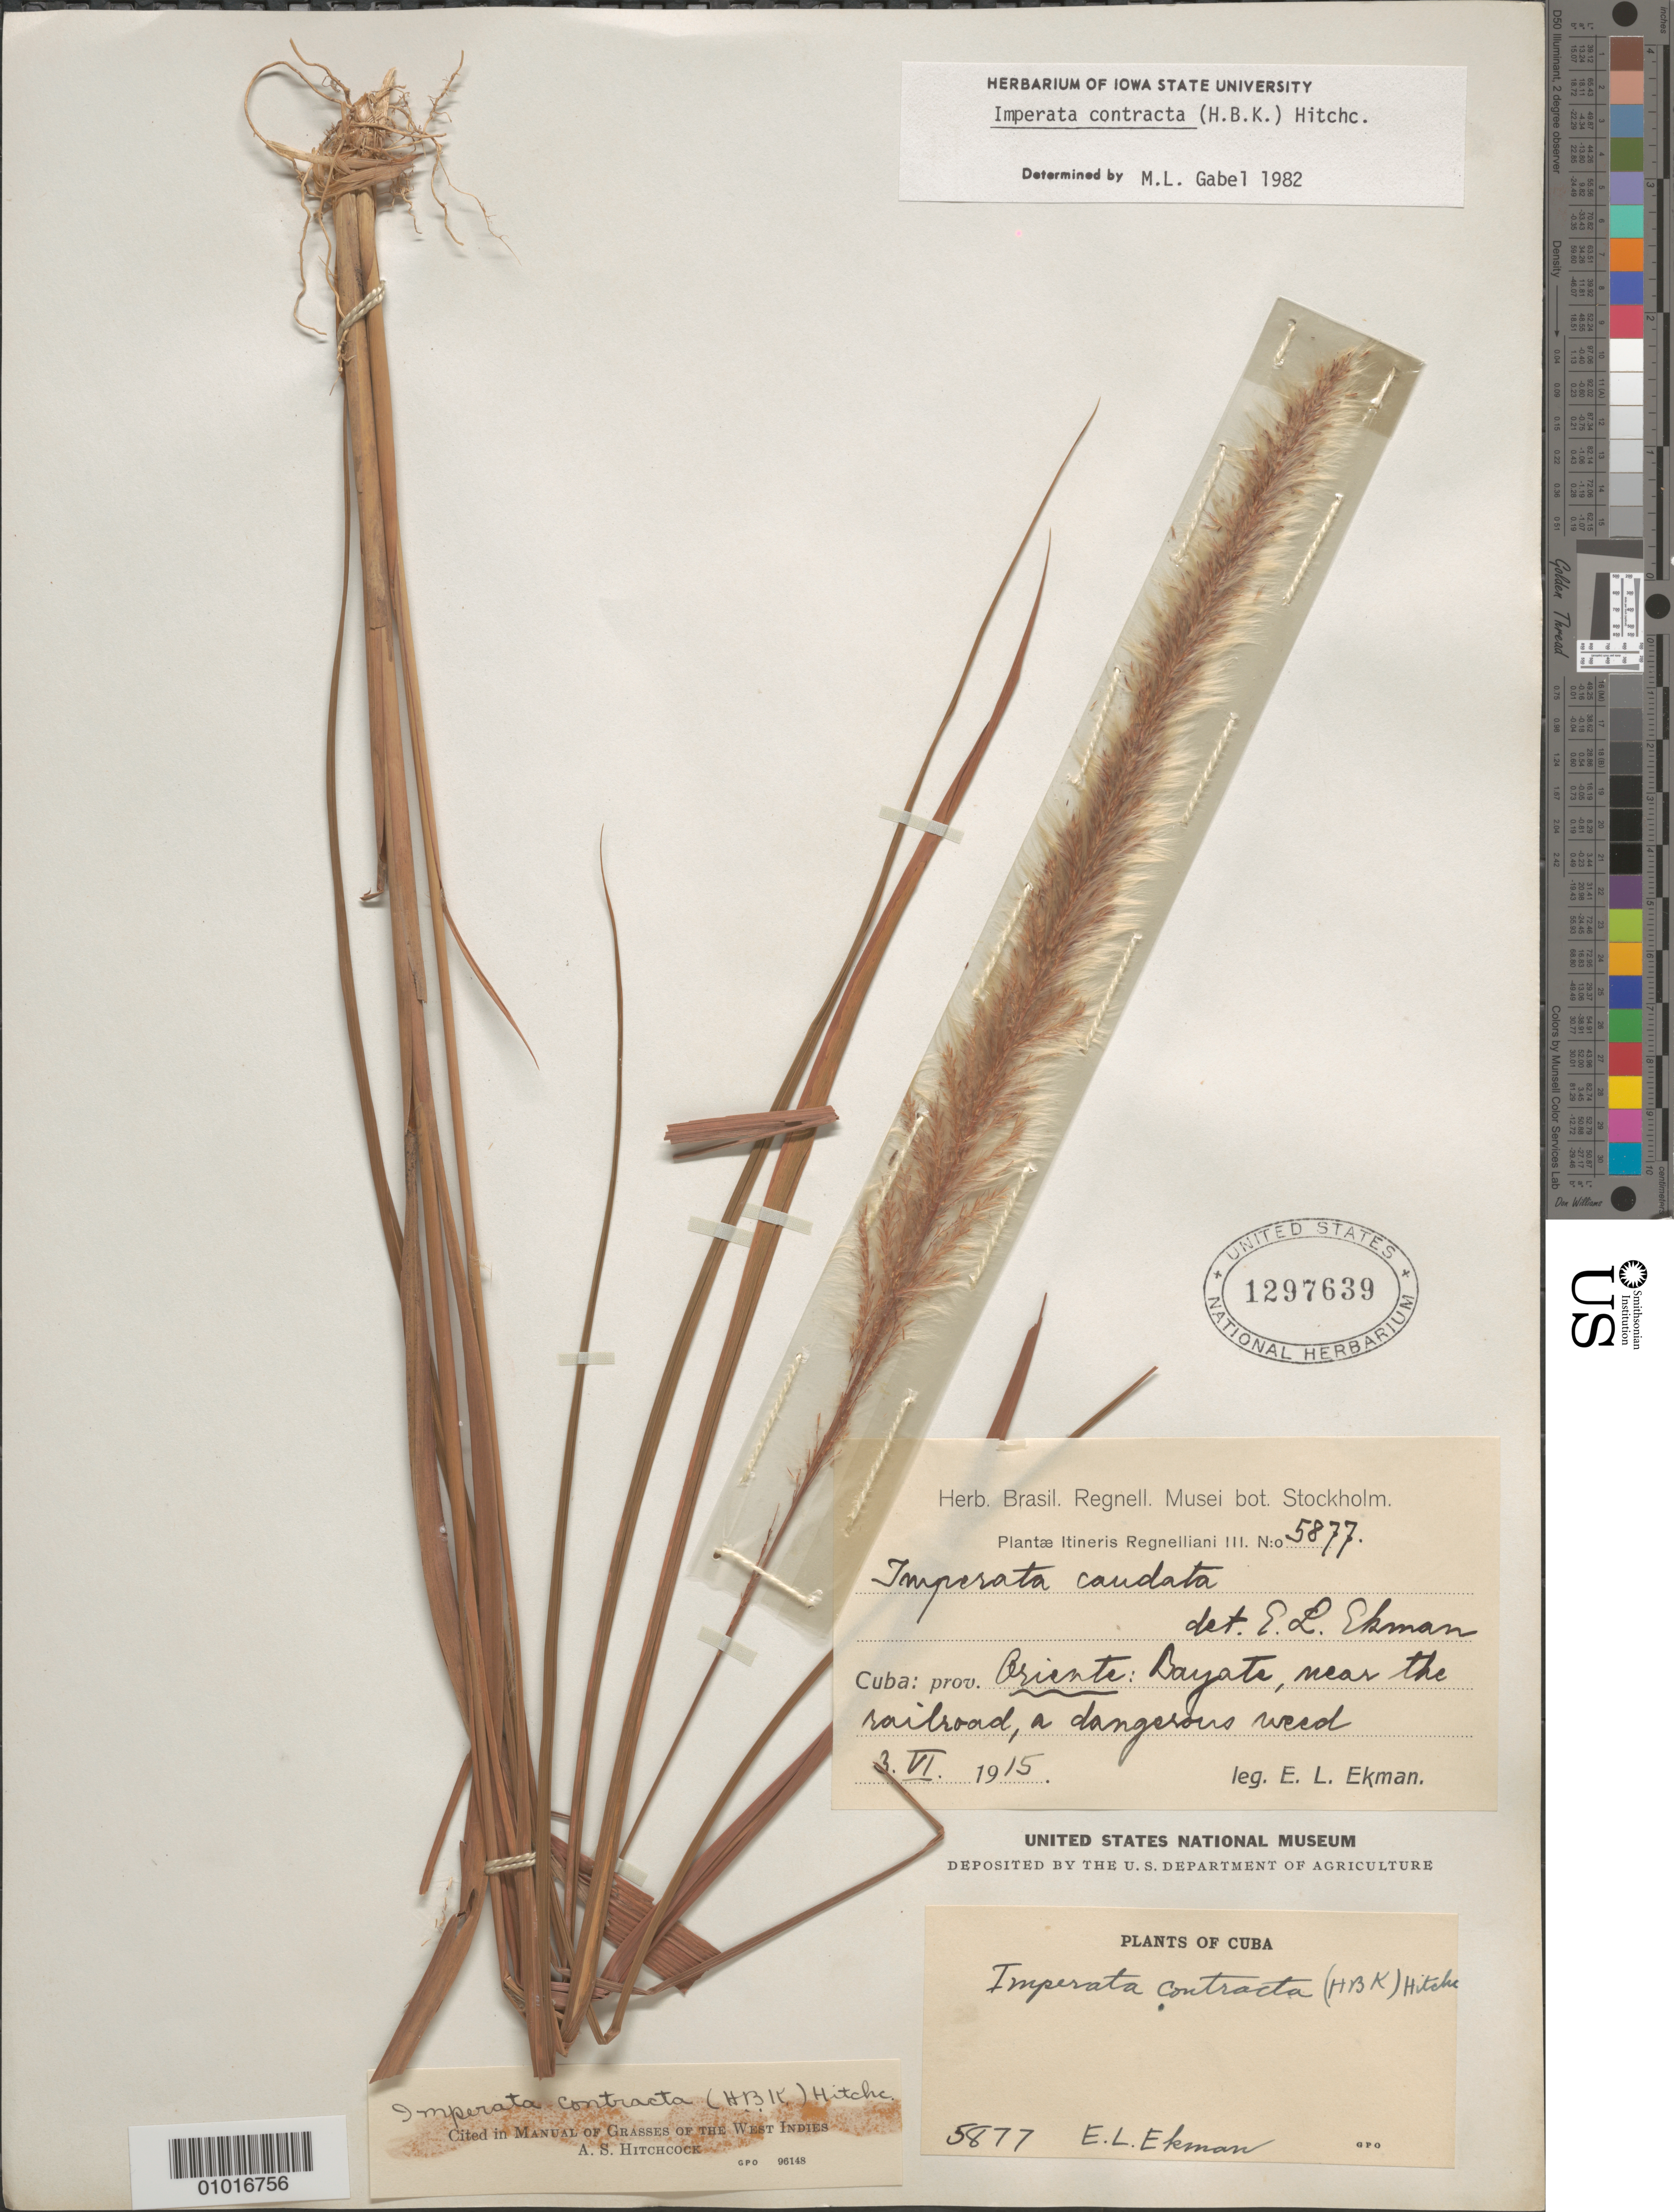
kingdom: Plantae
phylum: Tracheophyta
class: Liliopsida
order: Poales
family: Poaceae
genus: Imperata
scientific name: Imperata contracta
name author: (Kunth) Hitchc.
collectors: E. L. Ekman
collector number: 5877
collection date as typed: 03 Jun 1915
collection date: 1915-06-03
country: Cuba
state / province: Oriente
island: Cuba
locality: Bayate, near the railroad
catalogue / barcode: US 1297639